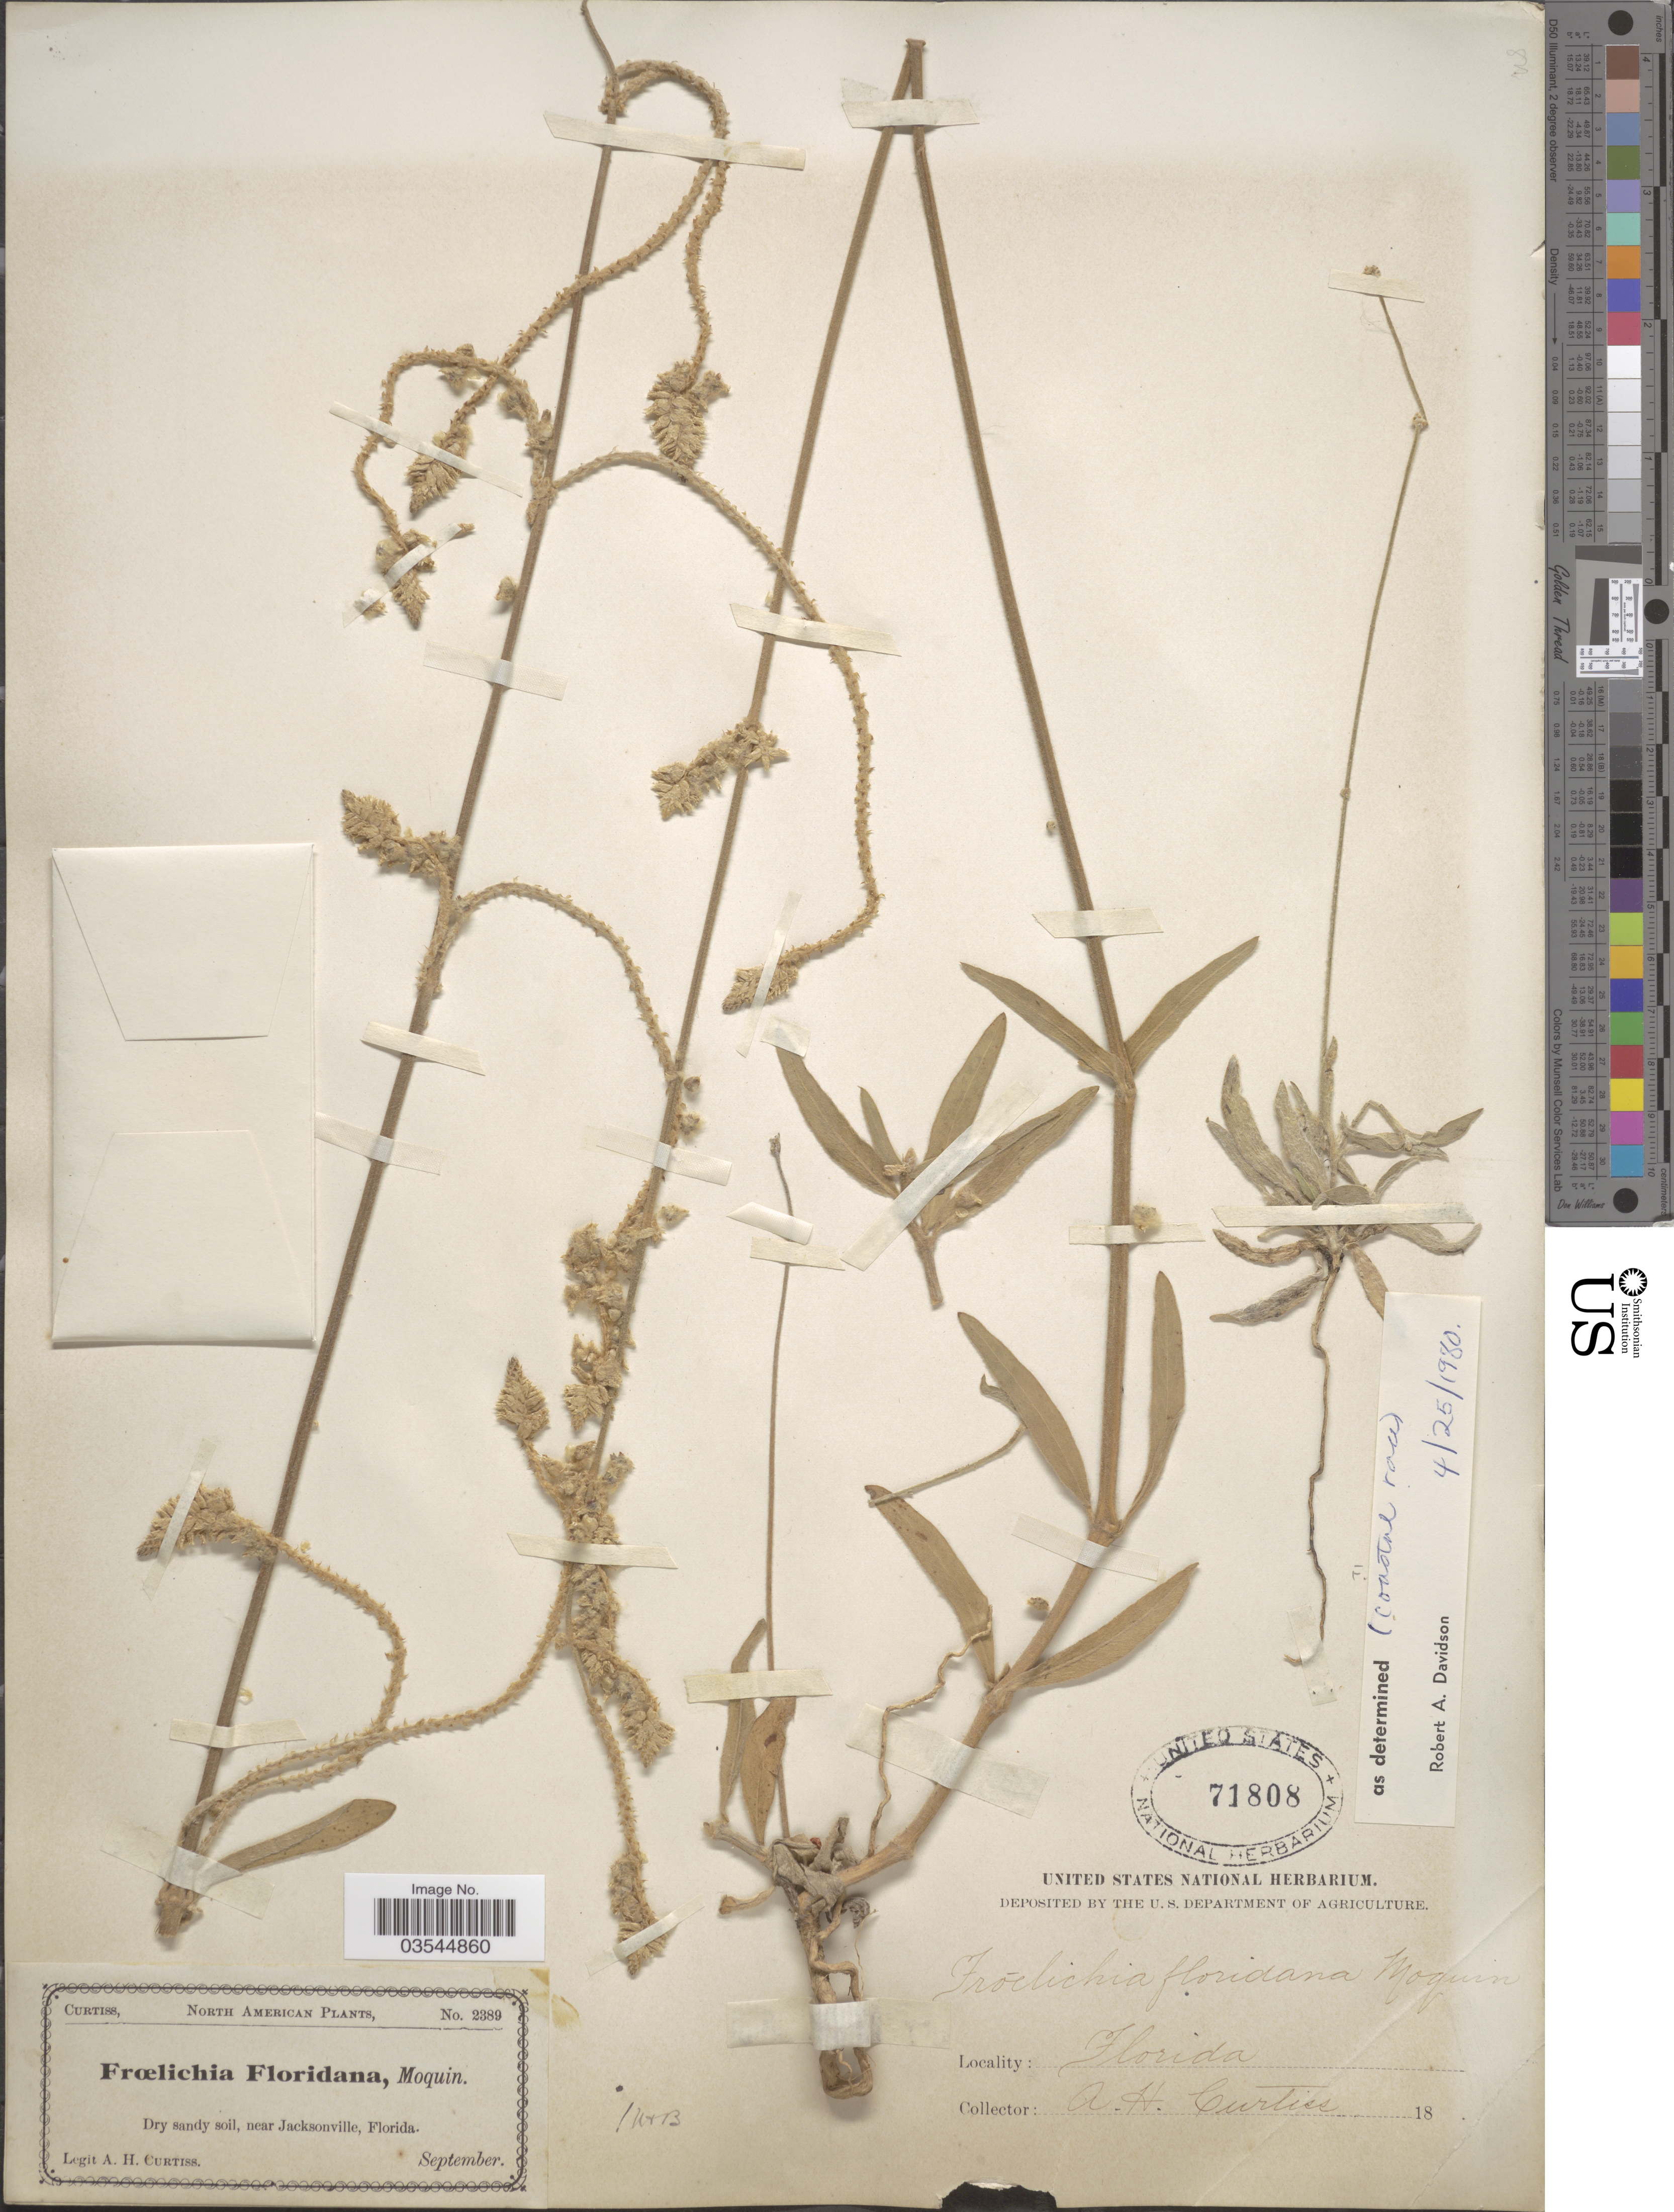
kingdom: Plantae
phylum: Tracheophyta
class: Magnoliopsida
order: Caryophyllales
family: Amaranthaceae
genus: Froelichia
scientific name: Froelichia floridana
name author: (Nutt.) Moq.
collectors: A. H. Curtiss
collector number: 2389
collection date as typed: September 18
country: United States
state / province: Florida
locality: Near Jacksonville.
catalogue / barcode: US 71808